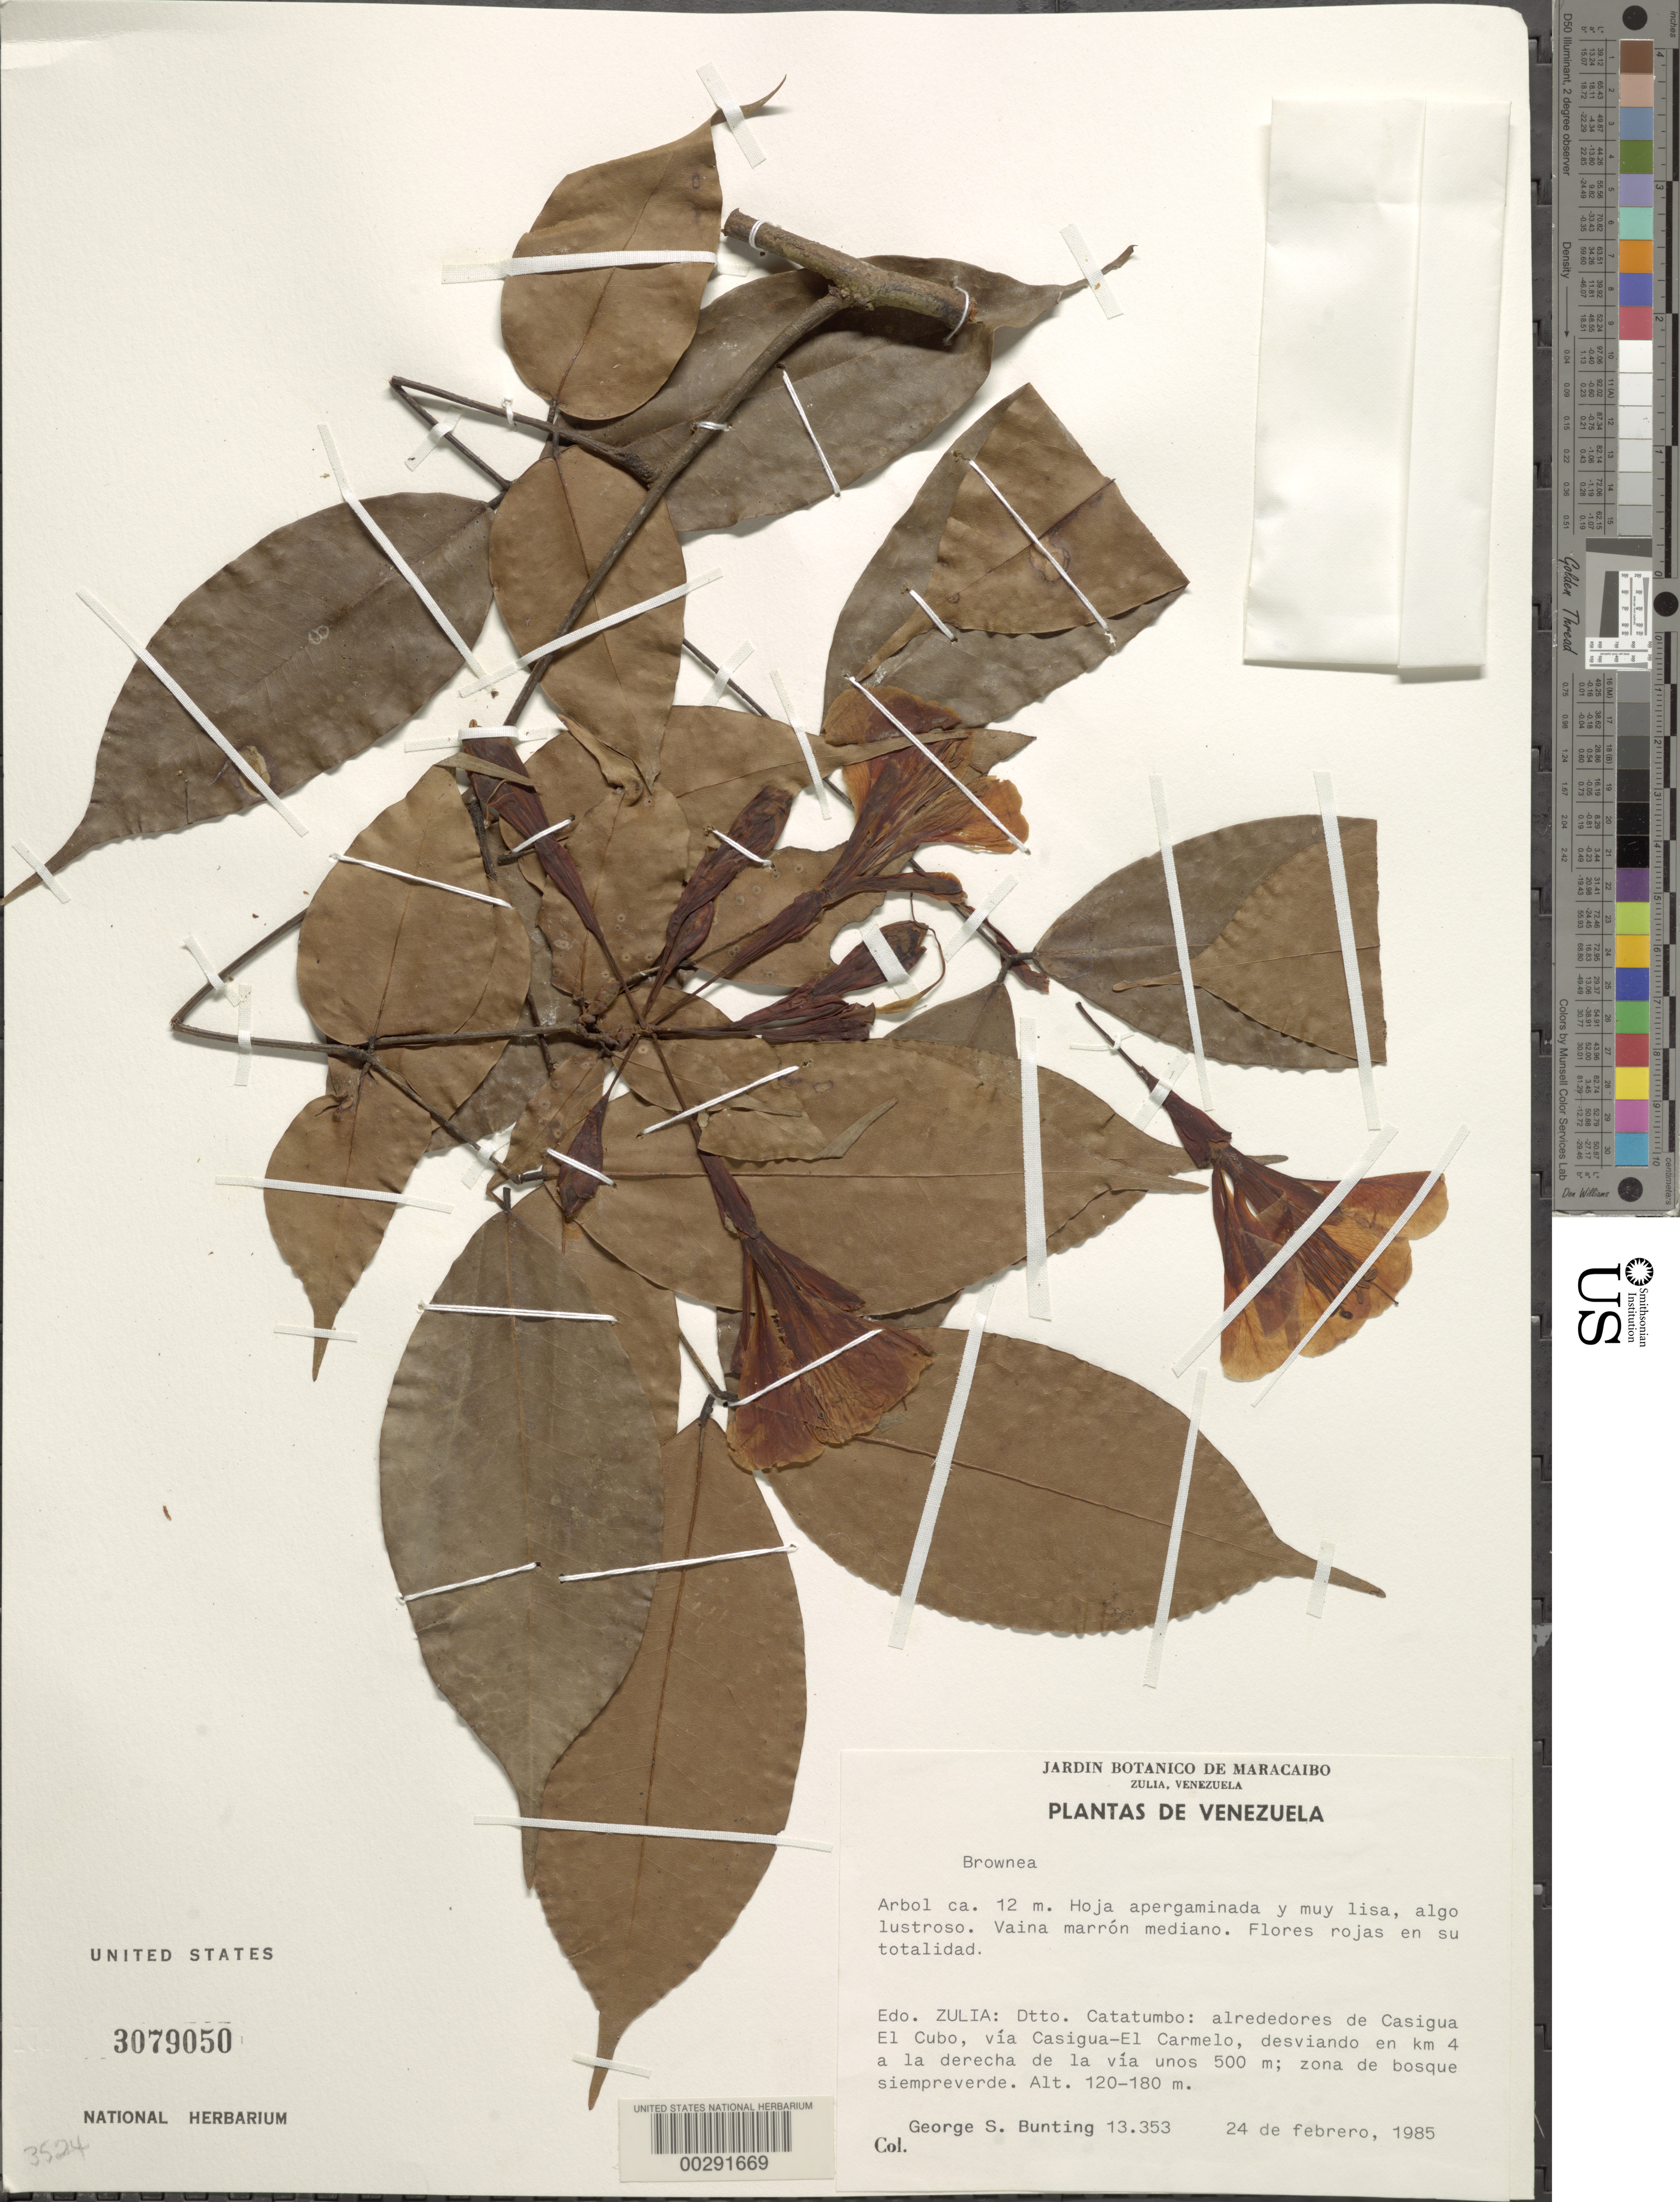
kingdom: Plantae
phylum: Tracheophyta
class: Magnoliopsida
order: Fabales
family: Fabaceae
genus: Brownea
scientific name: Brownea coccinea subsp. coccinea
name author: Jacq.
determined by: Santos-Silva, J.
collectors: G. S. Bunting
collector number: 13353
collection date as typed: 24 Feb 1985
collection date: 1985-02-24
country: Venezuela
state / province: Zulia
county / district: Catatumbo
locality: Vicinity of casigua el cuba, via casigua-el carmelo, changing at km 4 in the direction of 500m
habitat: Evergreen forest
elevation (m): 120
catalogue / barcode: US 3079050